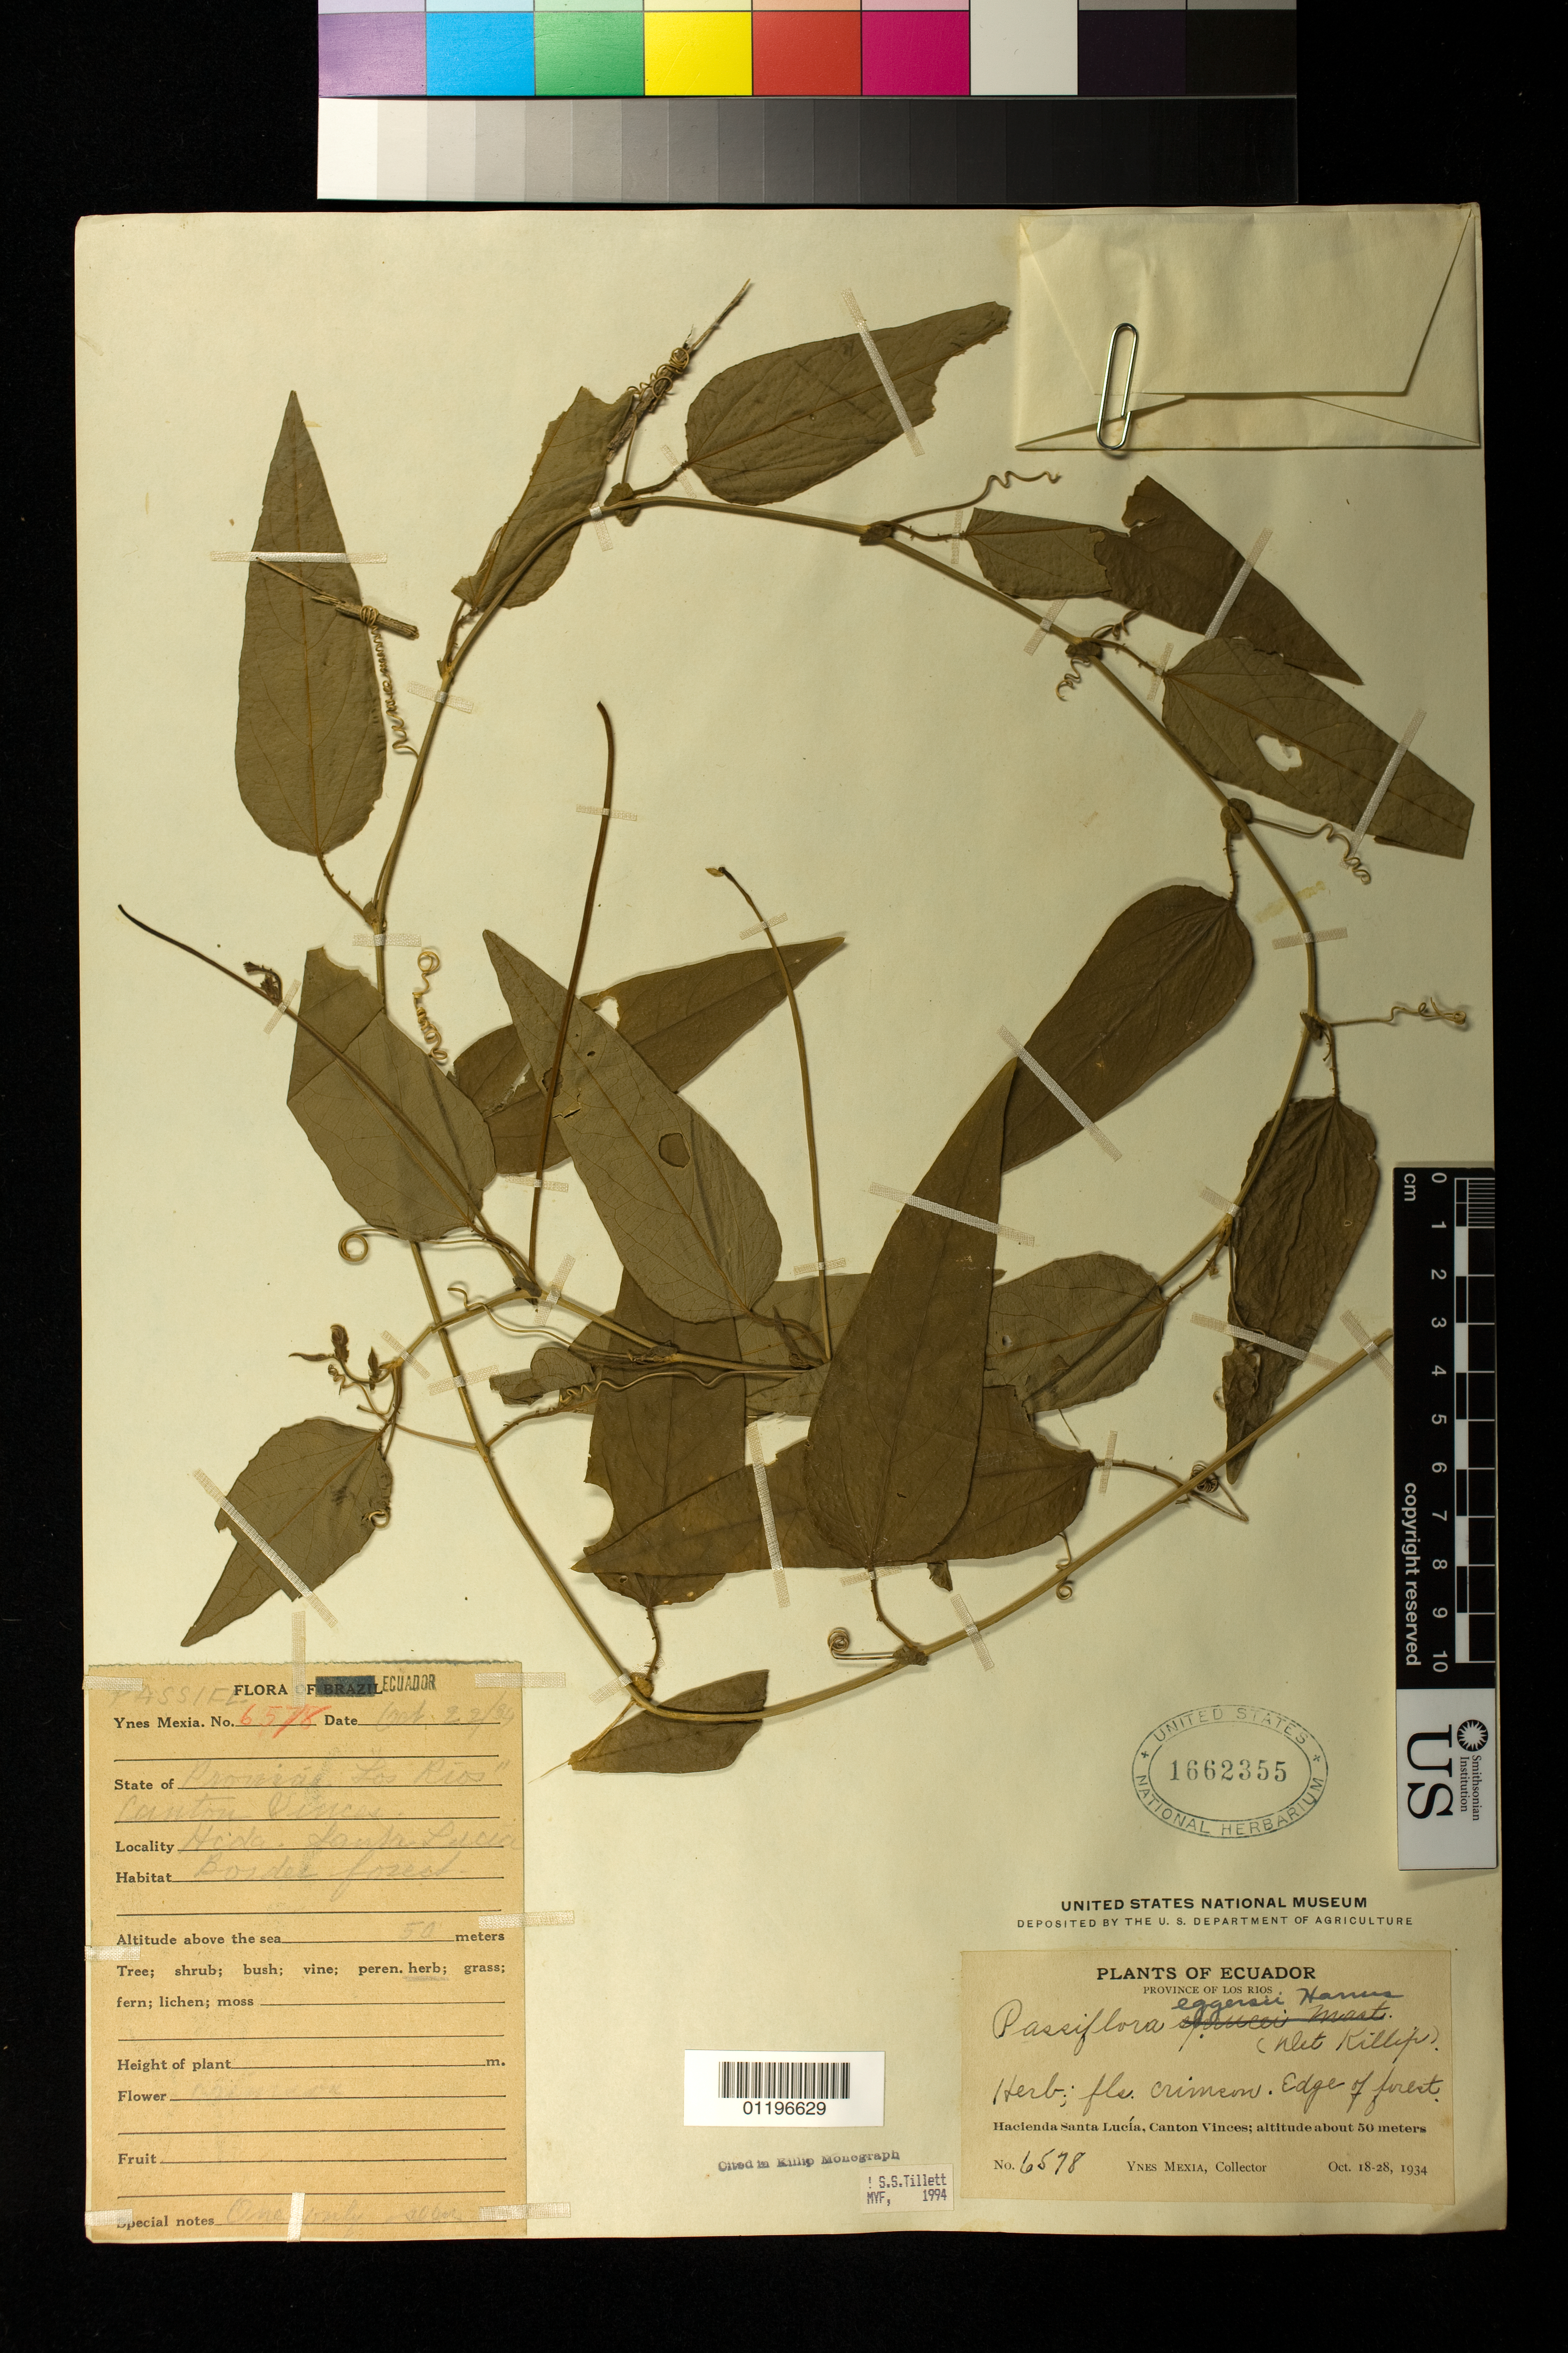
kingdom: Plantae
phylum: Tracheophyta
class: Magnoliopsida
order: Malpighiales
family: Passifloraceae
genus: Passiflora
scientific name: Passiflora eggersii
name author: Harms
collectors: Y. Mexia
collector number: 6578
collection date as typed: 18 Oct 1934 to 28 Oct 1934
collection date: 1934-10-18/1934-10-28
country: Ecuador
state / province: Los Ríos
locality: Hacienda Santa Lucía, Canton Vinces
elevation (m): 50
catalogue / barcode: US 1662355